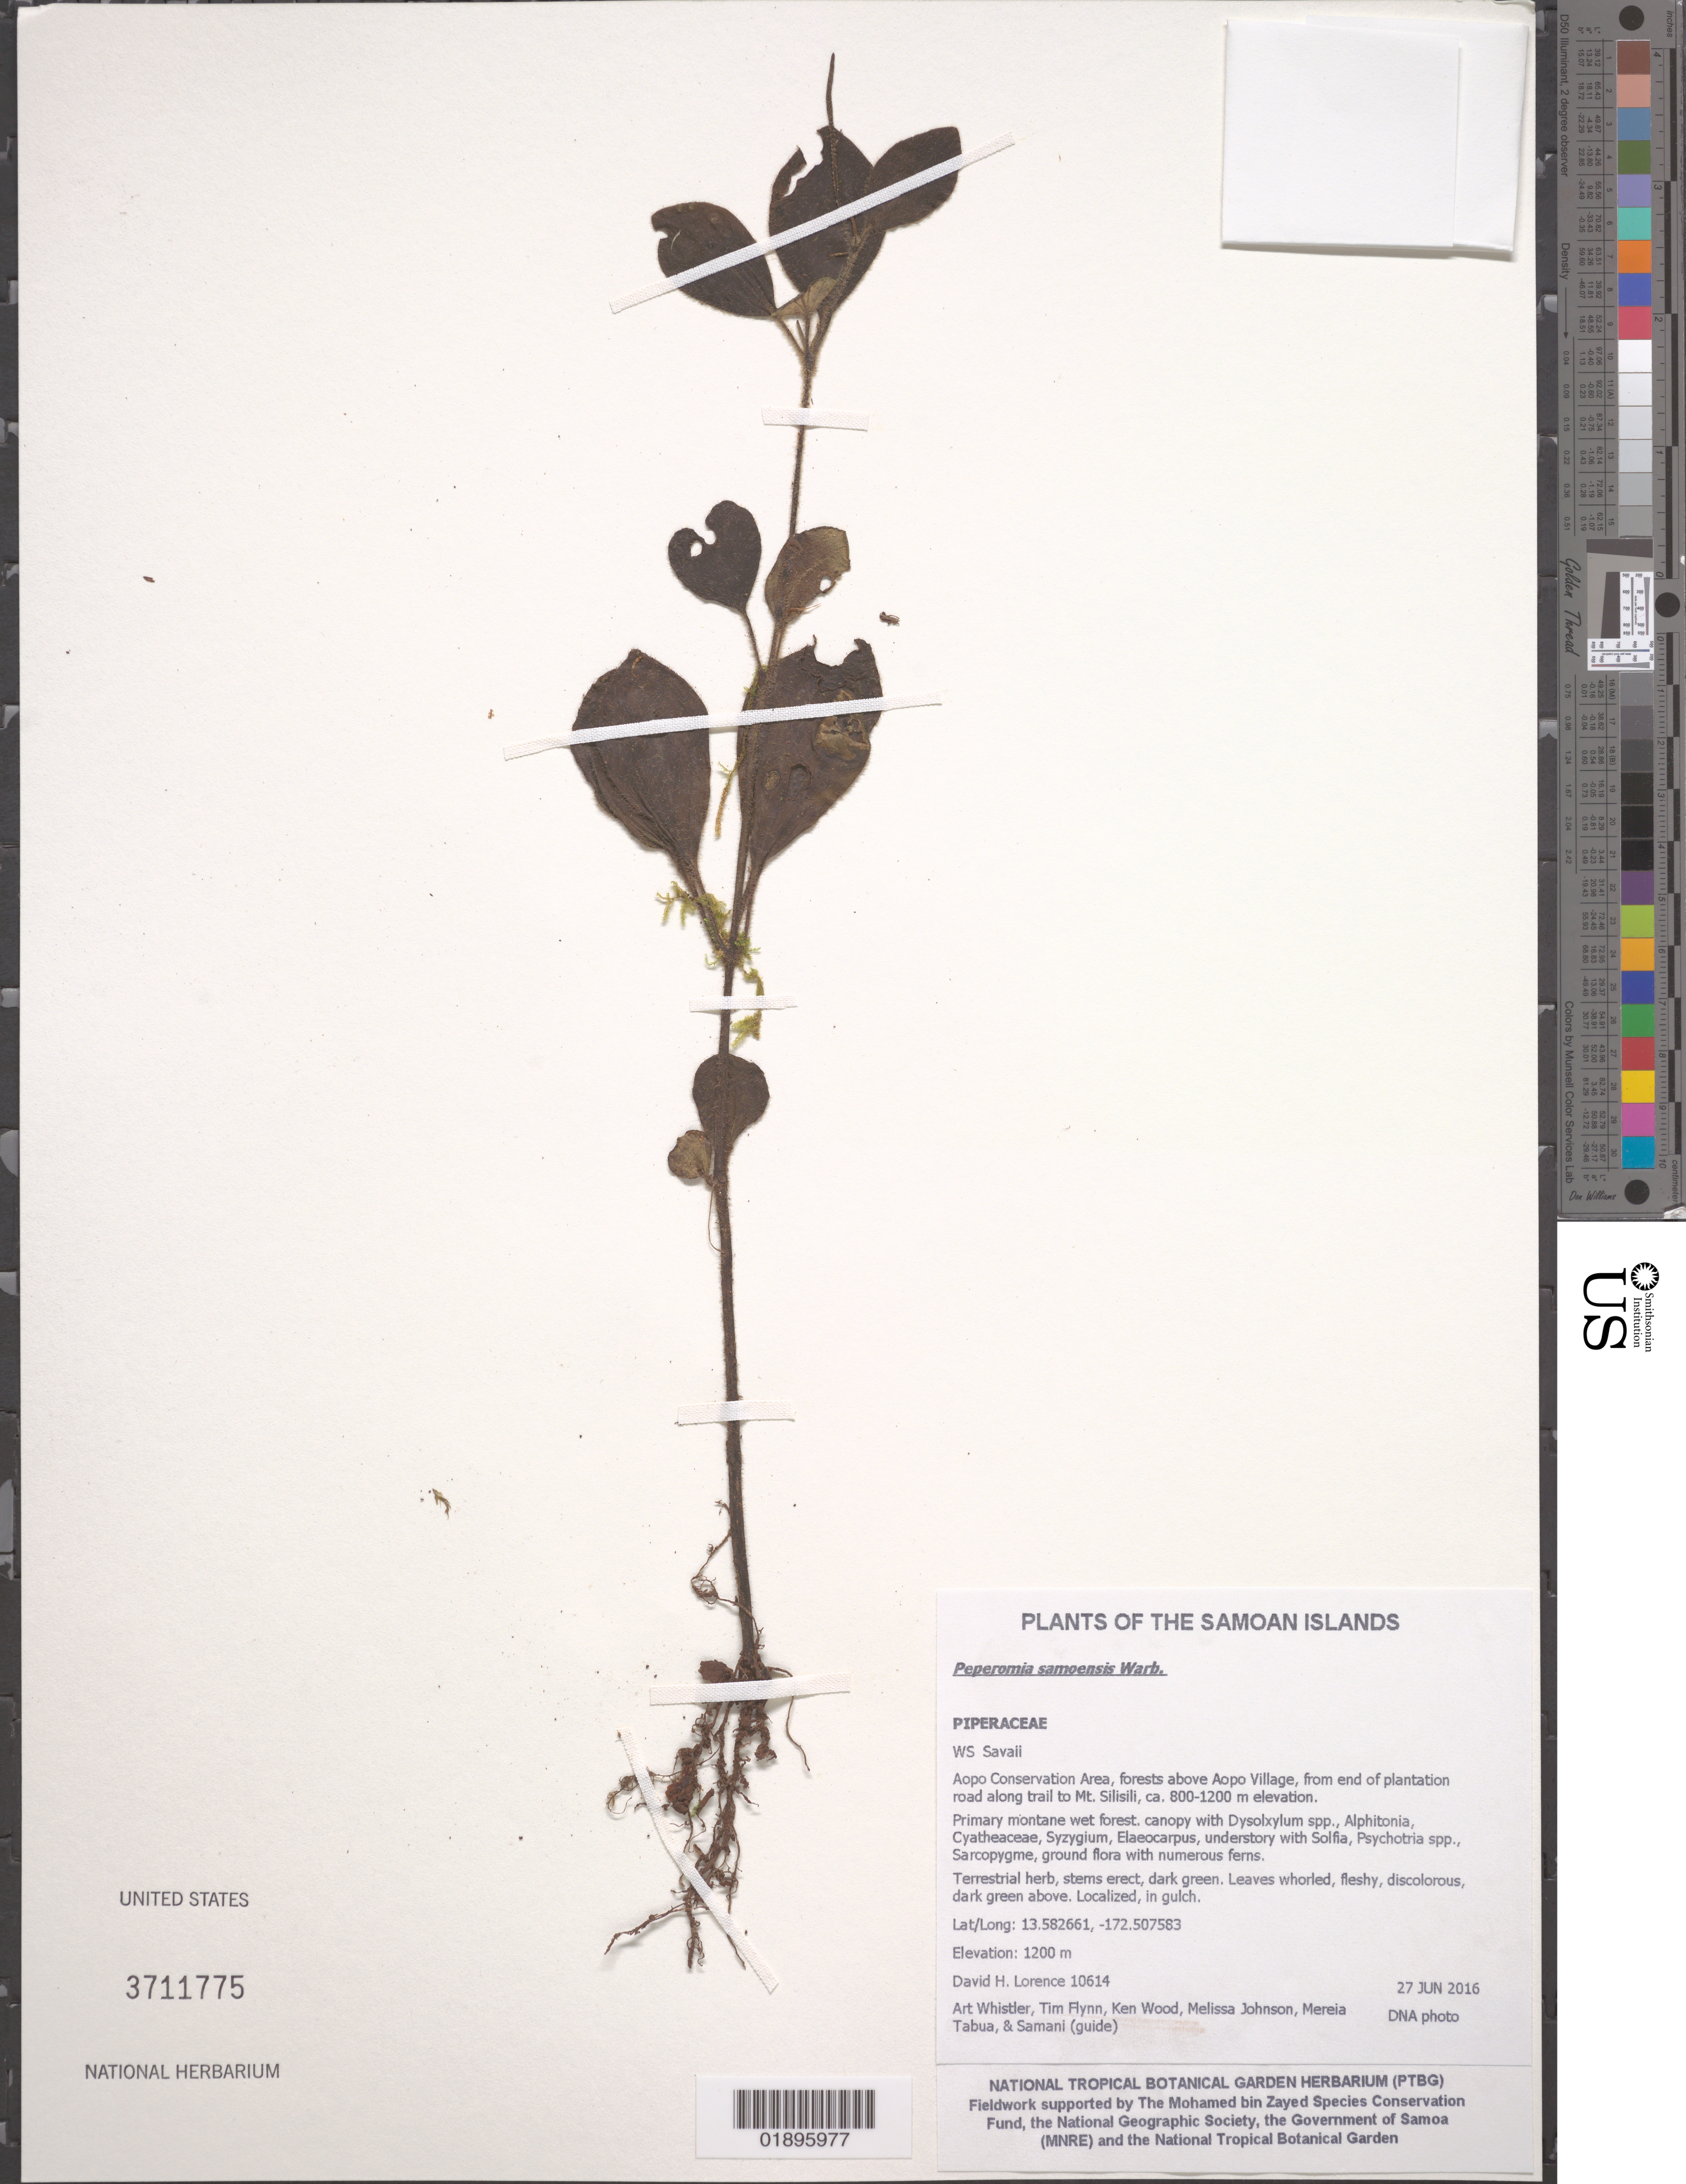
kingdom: Plantae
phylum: Tracheophyta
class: Magnoliopsida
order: Piperales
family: Piperaceae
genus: Peperomia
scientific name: Peperomia samoensis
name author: Warb.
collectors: D. Lorence, A. Whistler, J. Atherton, F. Enoka & J. Pisi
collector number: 10614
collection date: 2016-06-27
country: Samoa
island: Savai'i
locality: Aopo Conservation Area, forests above Aopo Village, from end of plantation road along trail to Mt. Silisili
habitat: Primary montane wet forest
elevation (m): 1200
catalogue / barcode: US 3711775